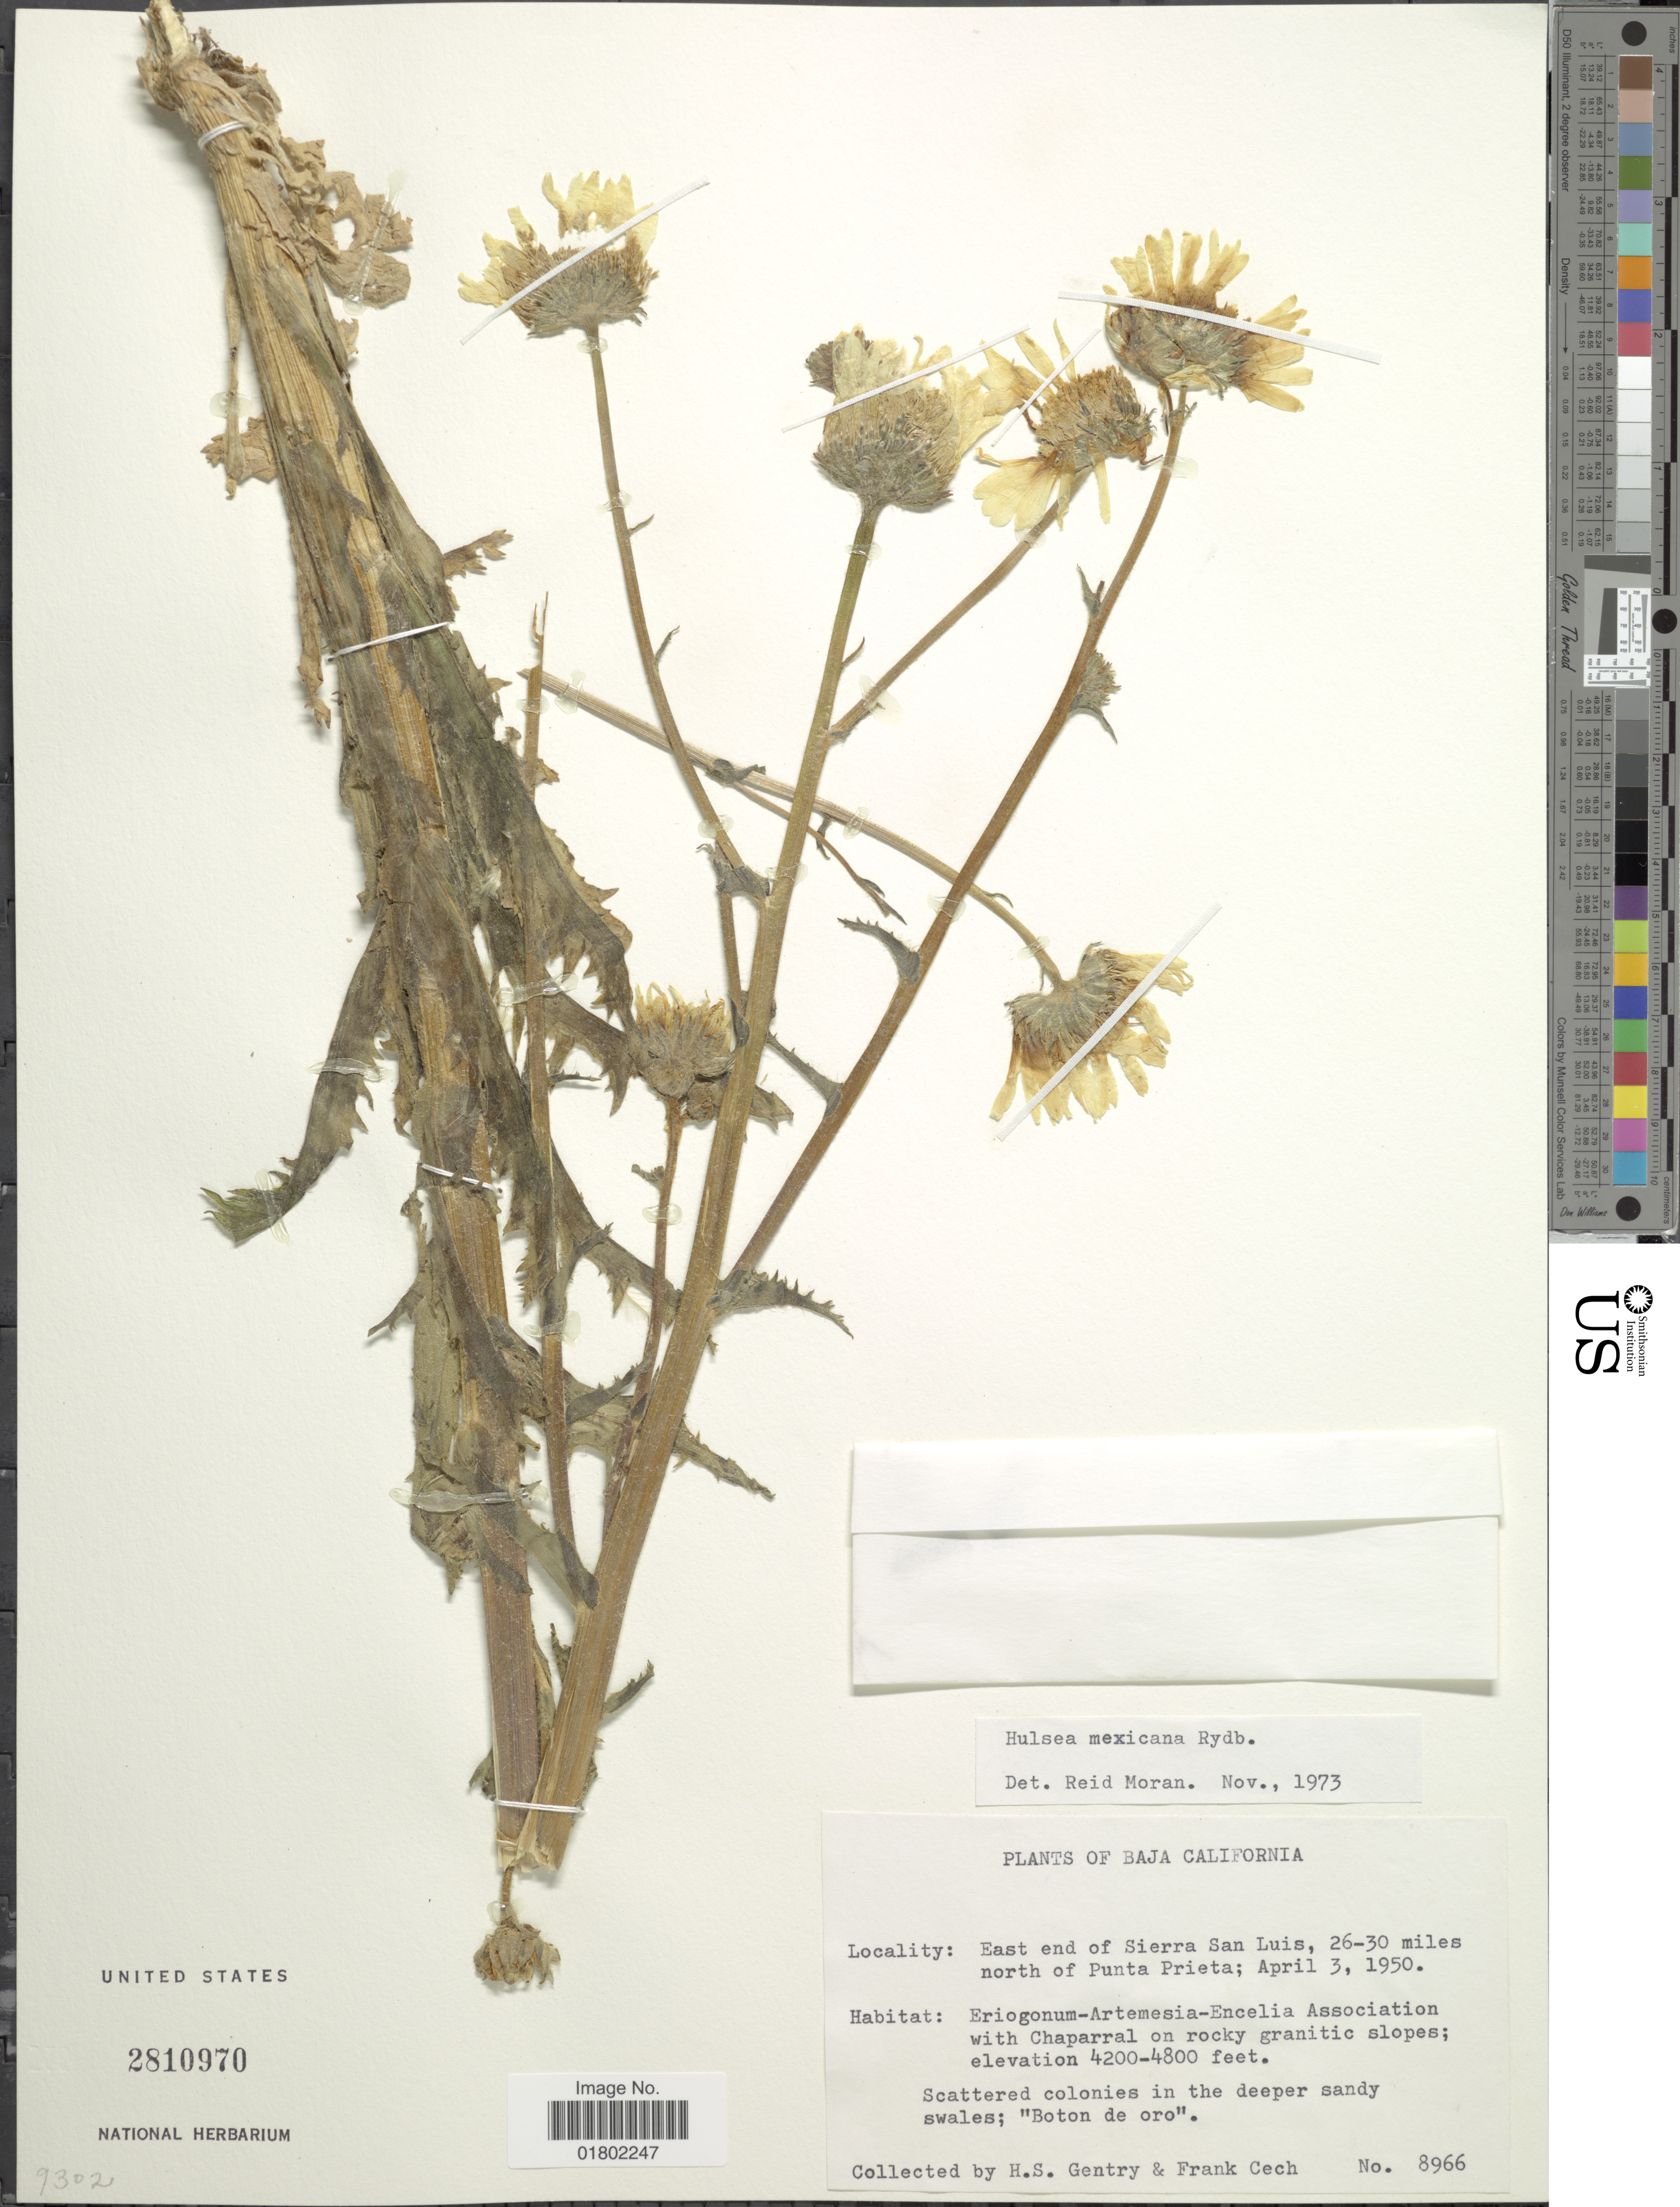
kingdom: Plantae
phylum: Tracheophyta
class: Magnoliopsida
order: Asterales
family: Asteraceae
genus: Hulsea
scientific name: Hulsea mexicana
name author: Rydb.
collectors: H. S. Gentry & F. Cech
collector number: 8966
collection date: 1950-04-03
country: Mexico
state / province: Baja California Norte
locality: East end of Sierra San Luis, 26-30 miles north of Punta Prieta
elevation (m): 1280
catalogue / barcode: US 2810970